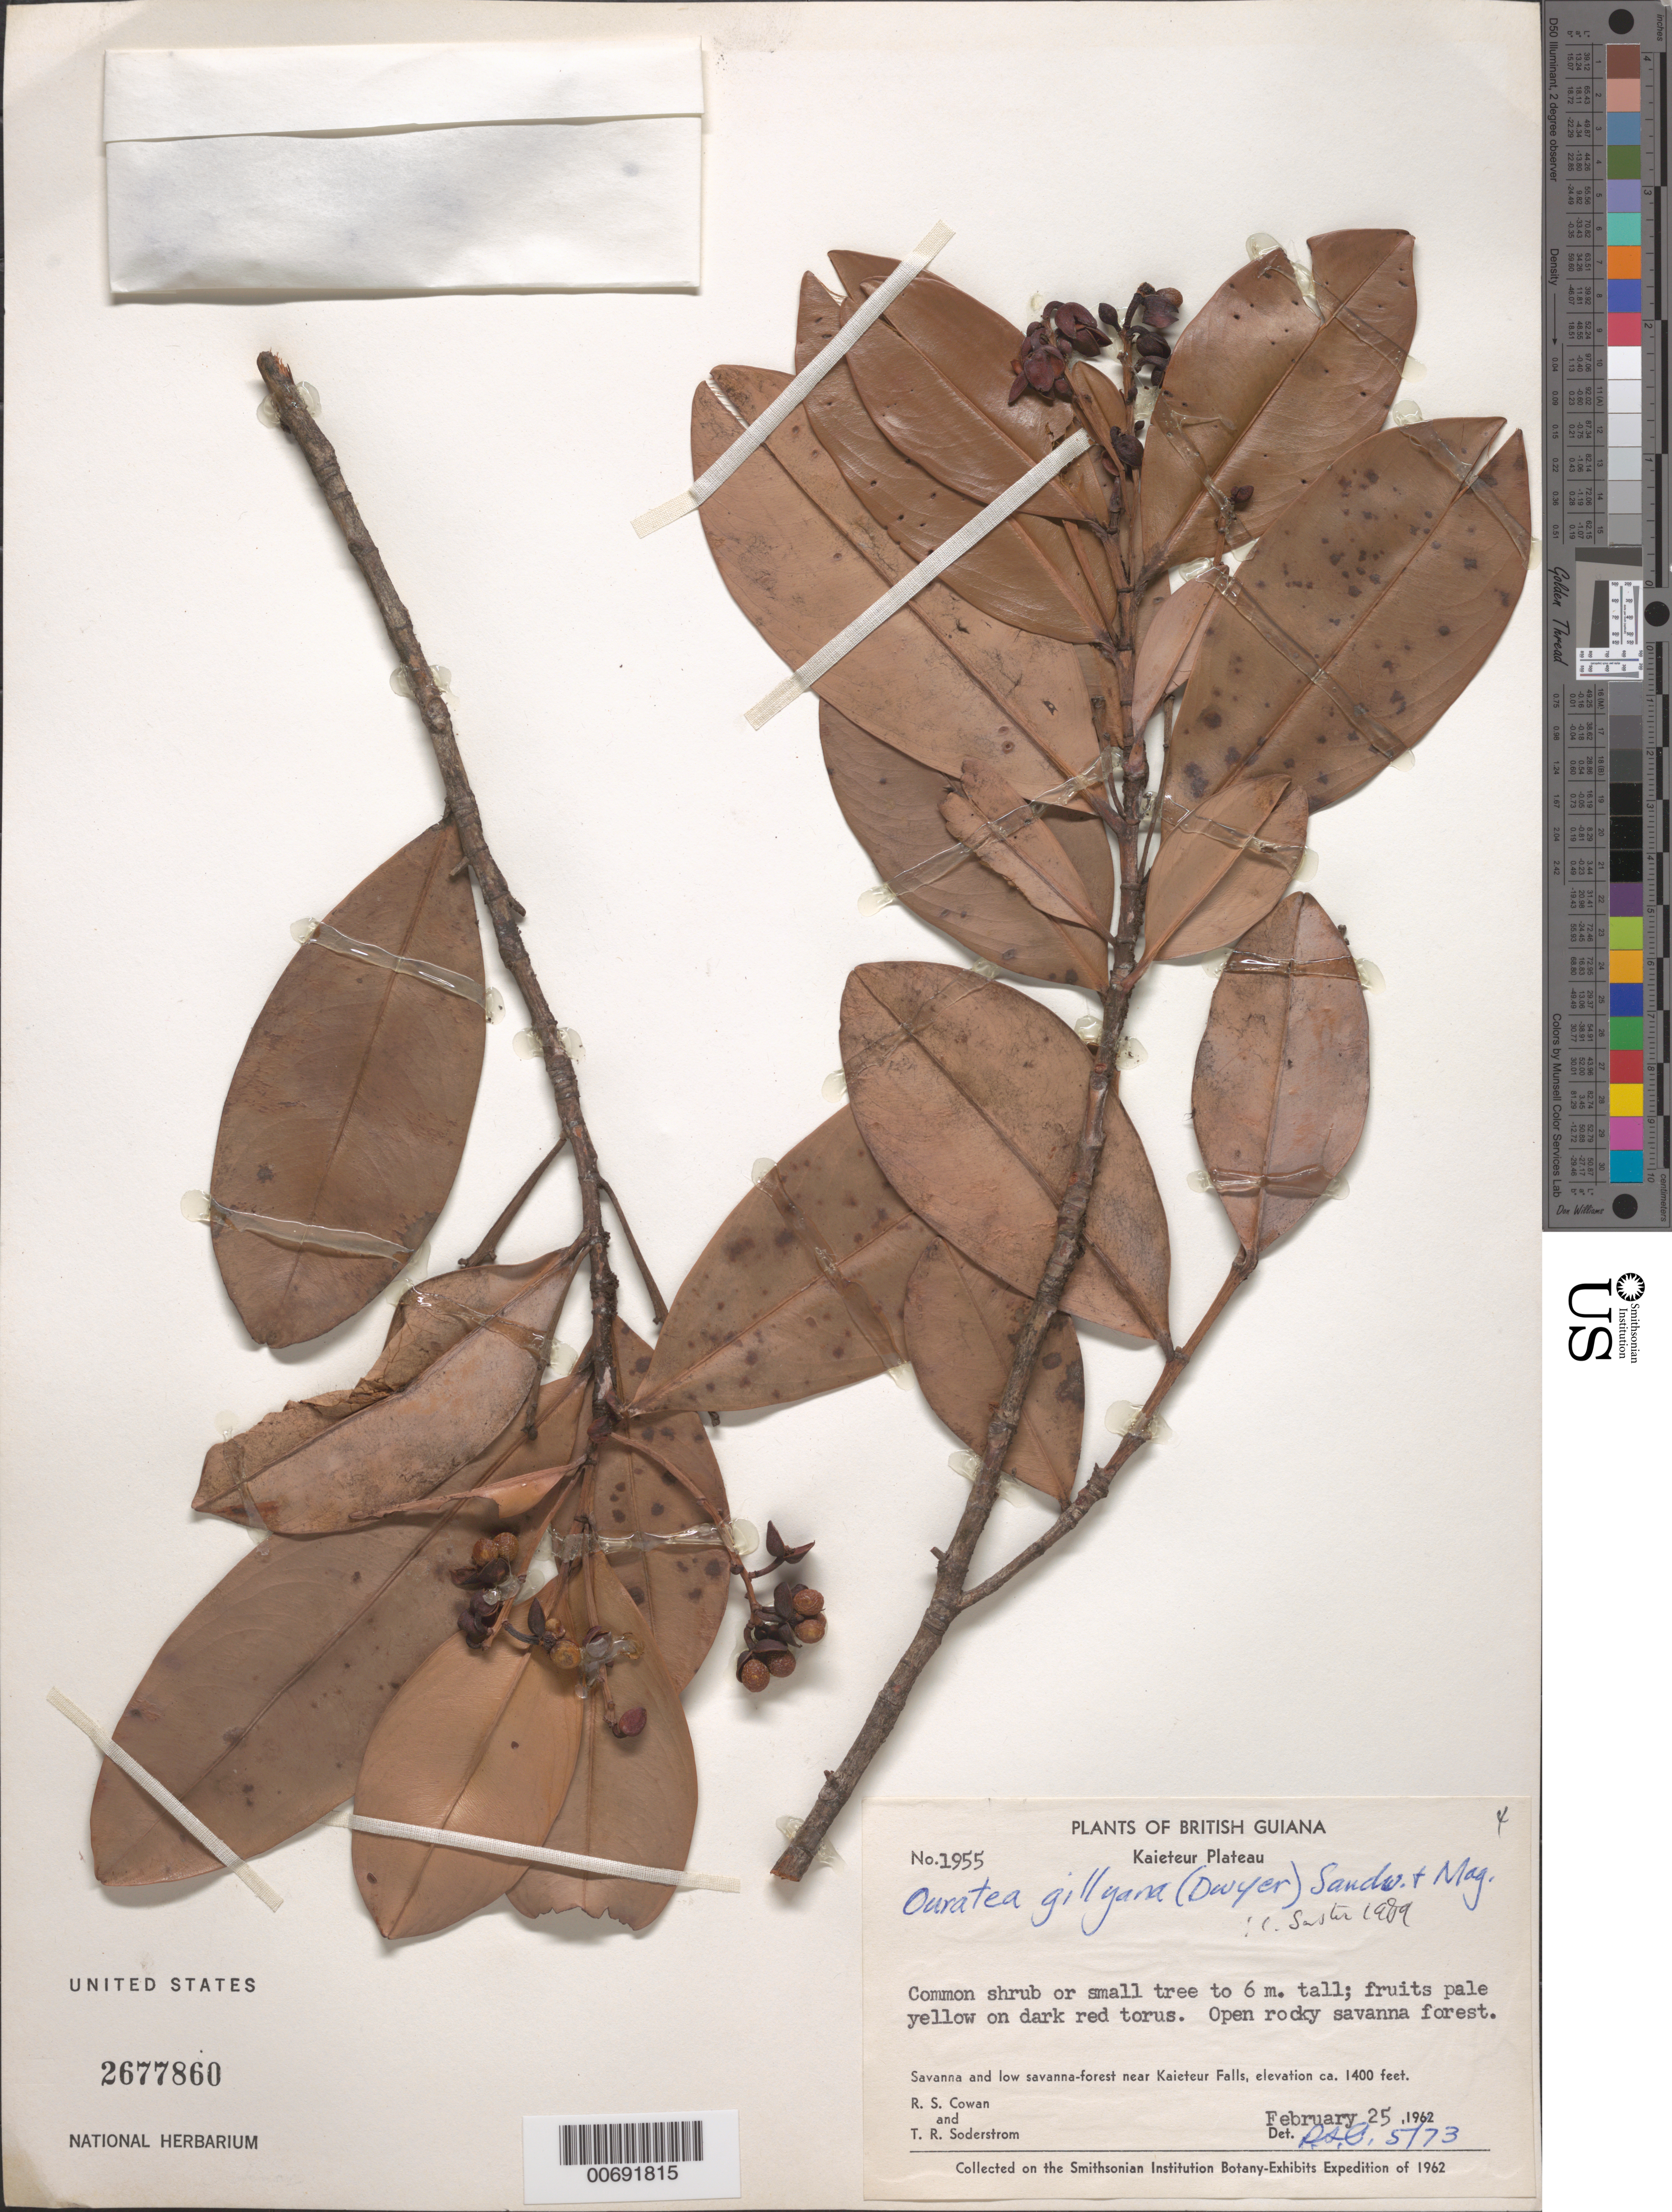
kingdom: Plantae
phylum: Tracheophyta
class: Magnoliopsida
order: Malpighiales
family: Ochnaceae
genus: Ouratea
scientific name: Ouratea gillyana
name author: (Dwyer) Sandwith & Maguire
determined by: Sastre, C. H. L.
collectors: R. S. Cowan & T. R. Soderstrom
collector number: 1955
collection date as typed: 25-Feb-62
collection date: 1962-02-25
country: Guyana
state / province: Potaro-Siparuni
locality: Kaieteur Savanna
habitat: Open rocky savanna forest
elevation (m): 427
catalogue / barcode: US 2677860